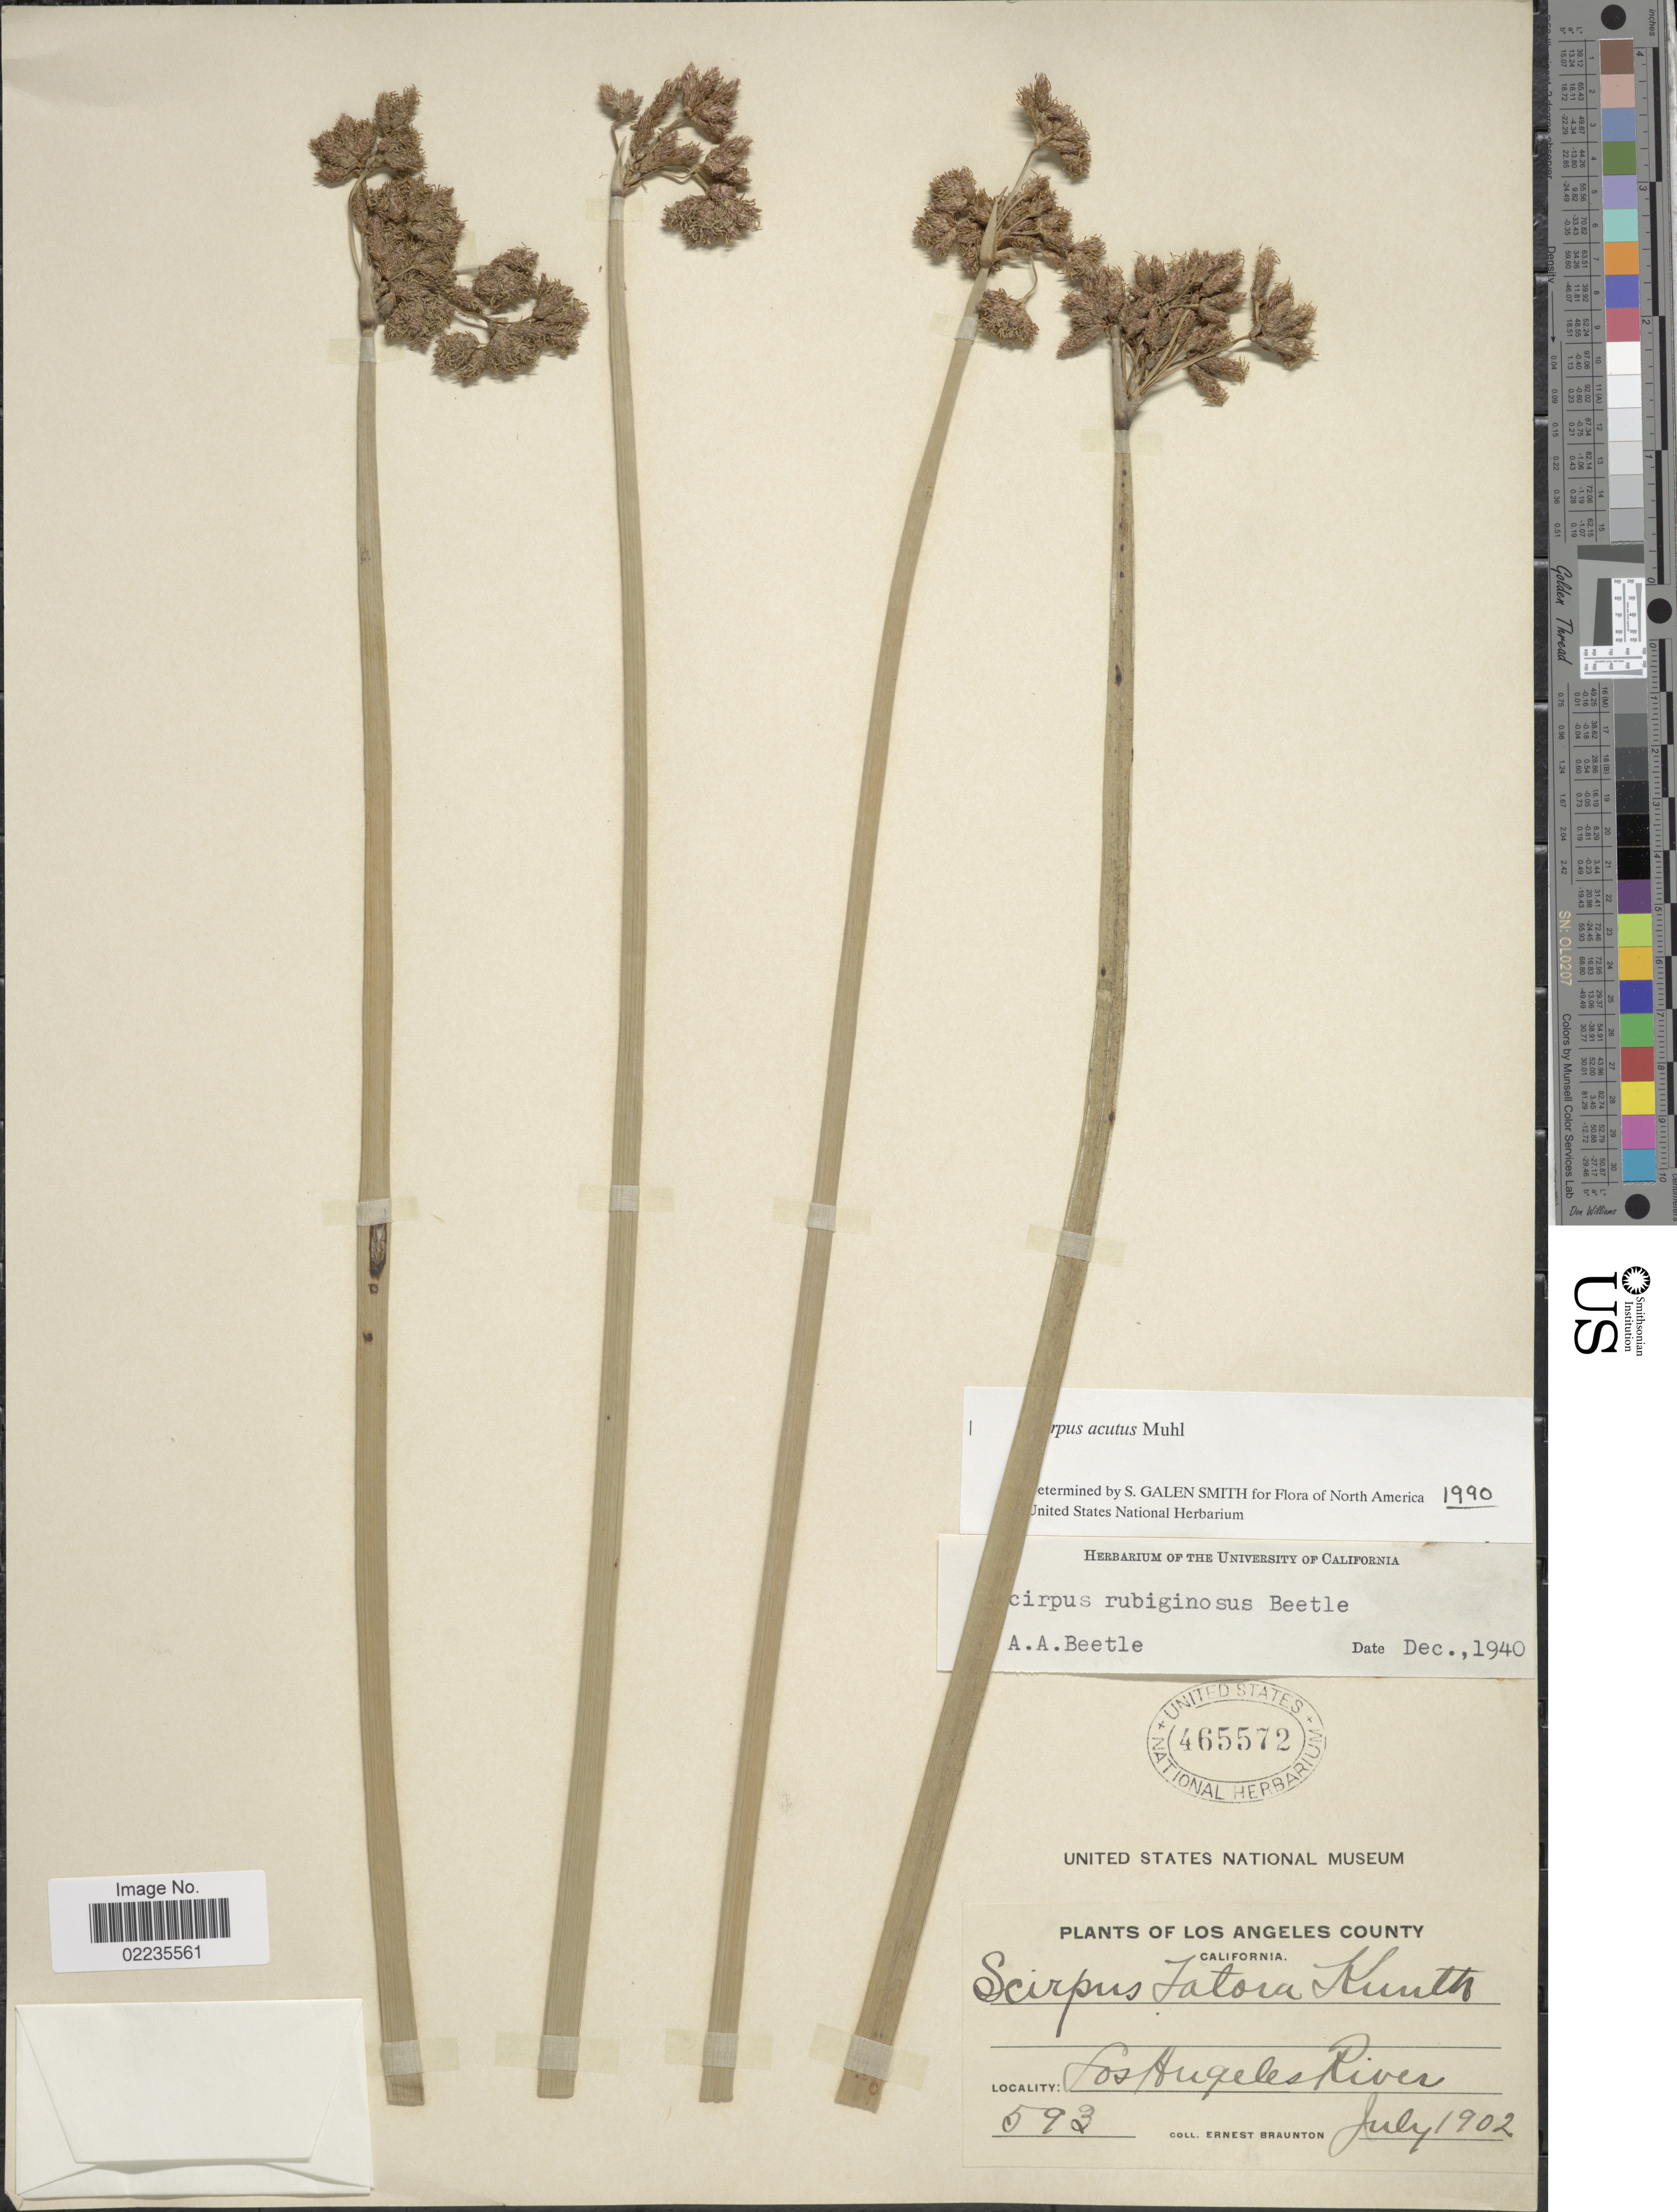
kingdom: Plantae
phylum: Tracheophyta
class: Liliopsida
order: Poales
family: Cyperaceae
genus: Schoenoplectus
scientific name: Schoenoplectus acutus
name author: (Muhl. ex Bigelow) Á. Löve & D. Löve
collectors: E. Braunton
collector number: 593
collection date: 1902-07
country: United States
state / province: California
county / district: Los Angeles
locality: Los Angeles River, Los Angeles County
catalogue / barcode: US 465572